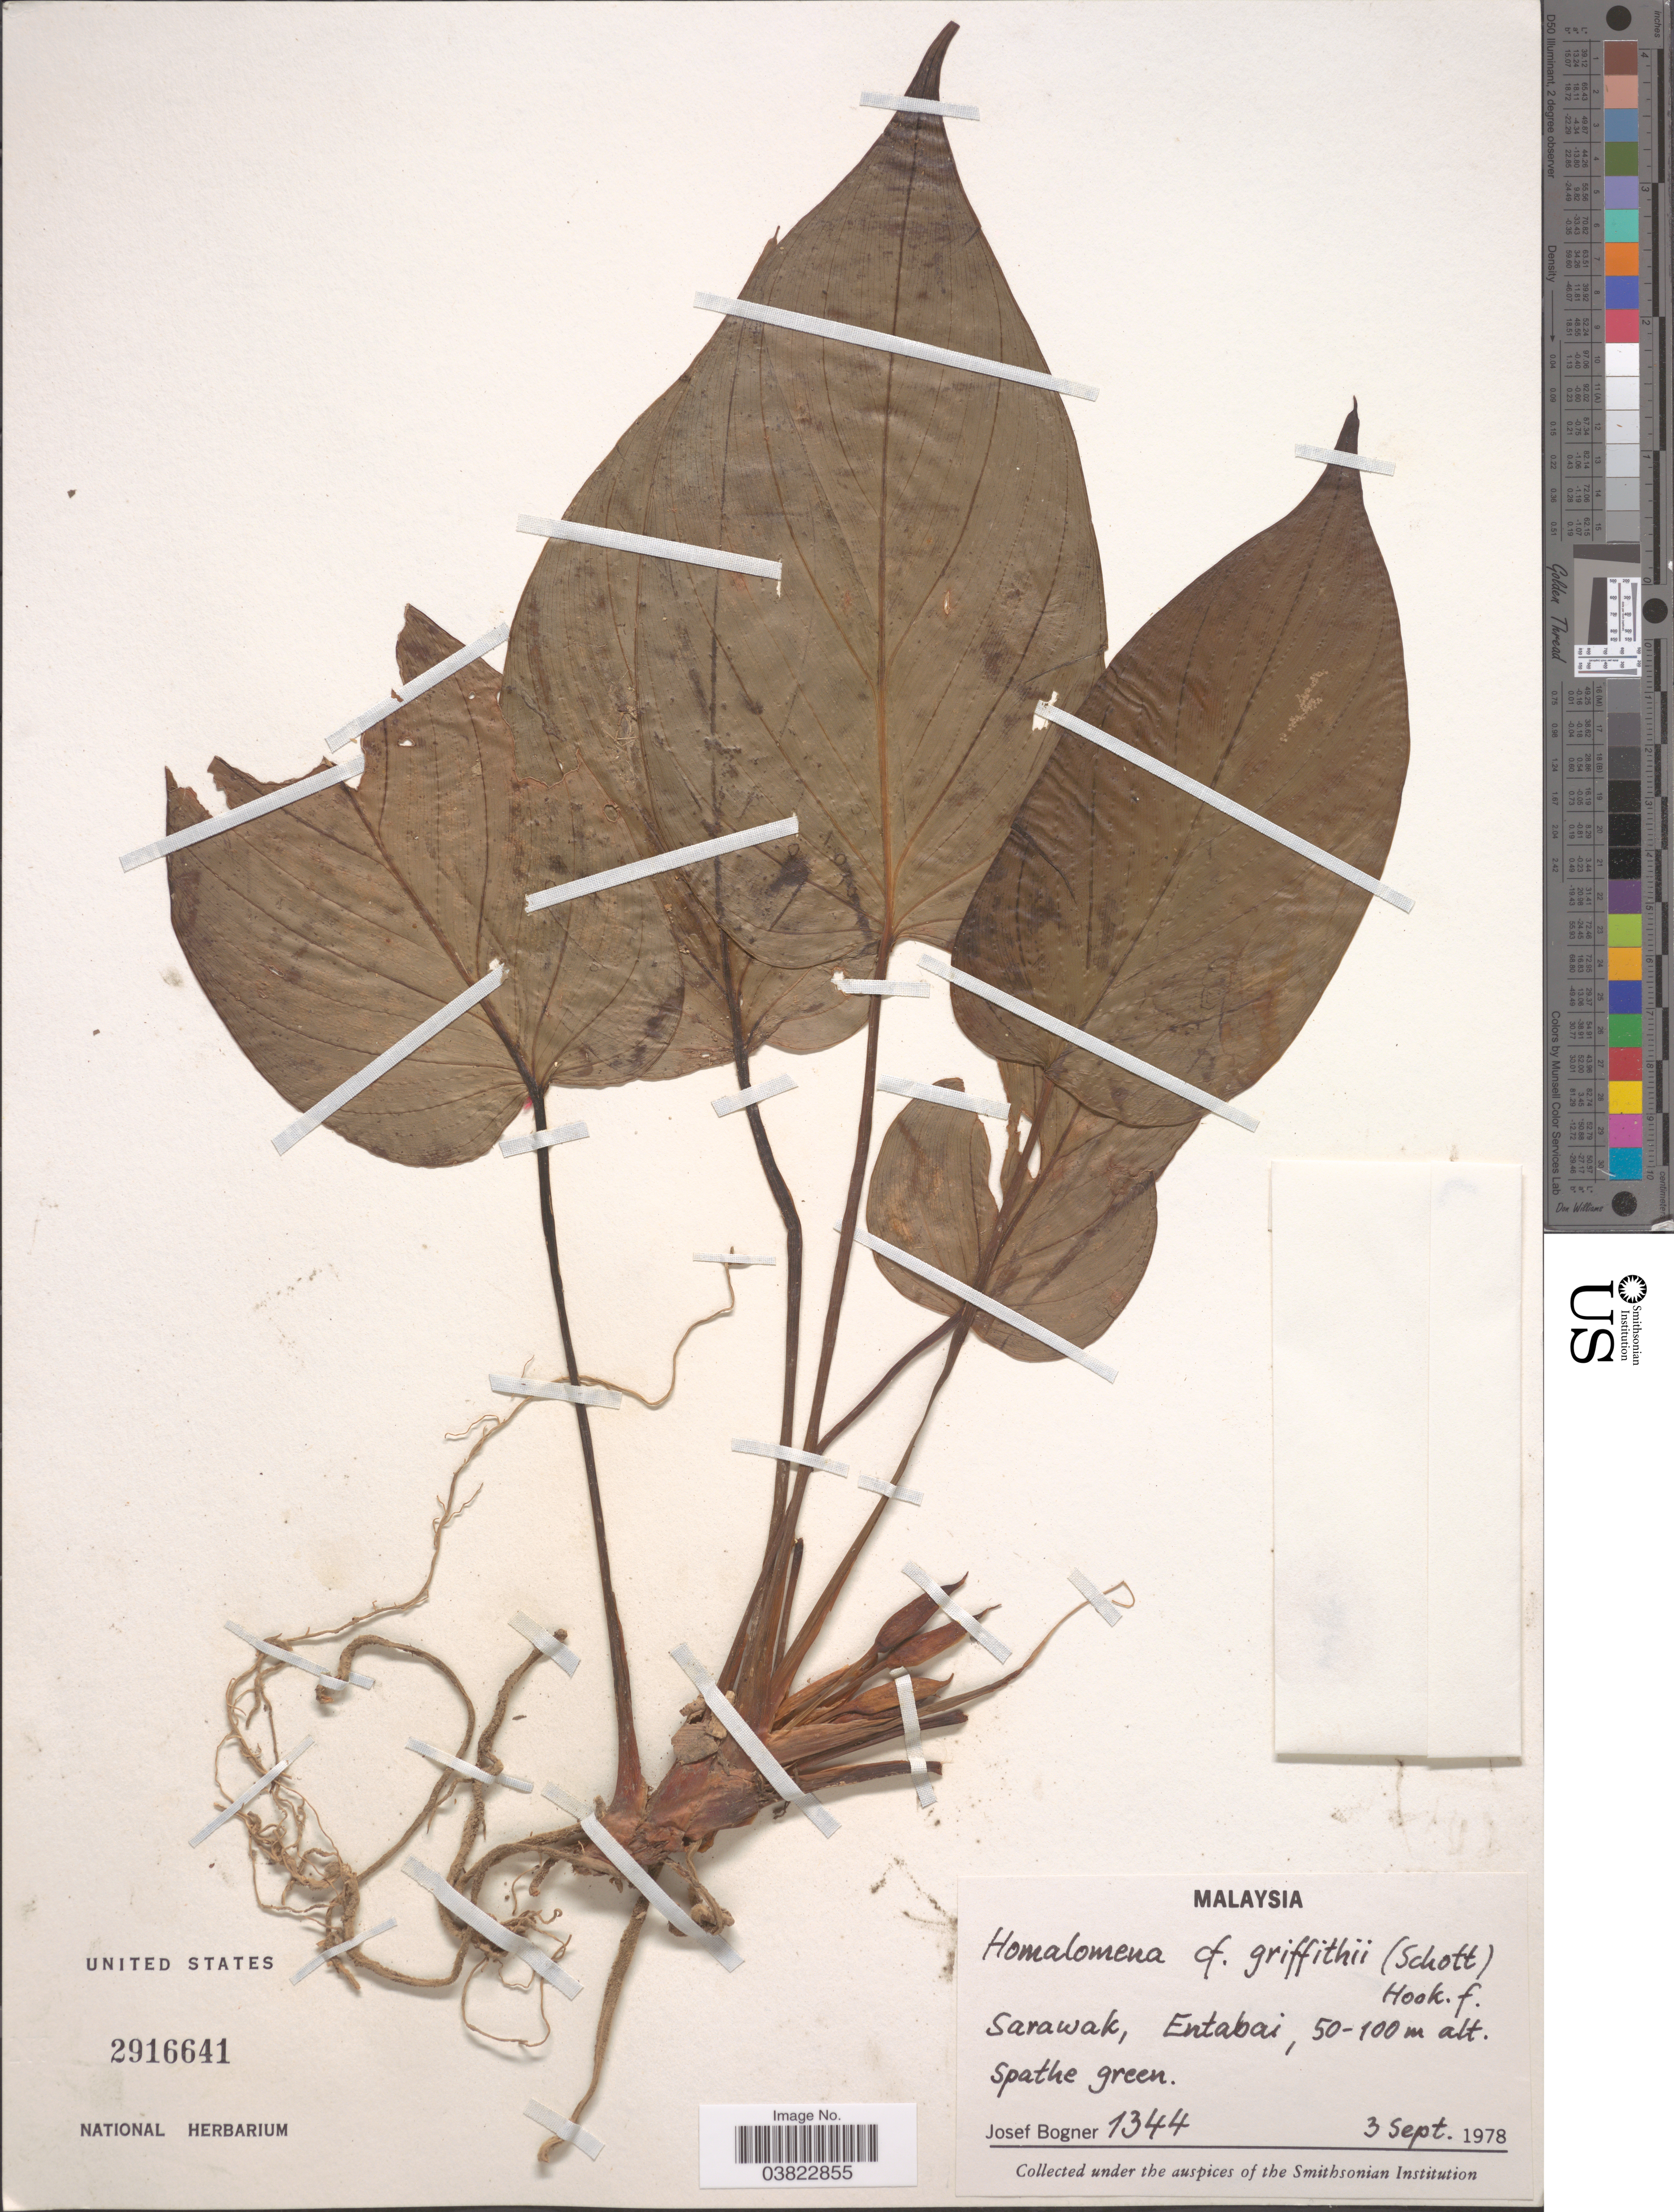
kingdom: Plantae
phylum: Tracheophyta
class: Liliopsida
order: Alismatales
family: Araceae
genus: Homalomena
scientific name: Homalomena griffithii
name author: (Schott) Hook. f.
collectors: J. Bogner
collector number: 1344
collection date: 1978-09-03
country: Malaysia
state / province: Sarawak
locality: Entabai.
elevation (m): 50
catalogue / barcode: US 2916641